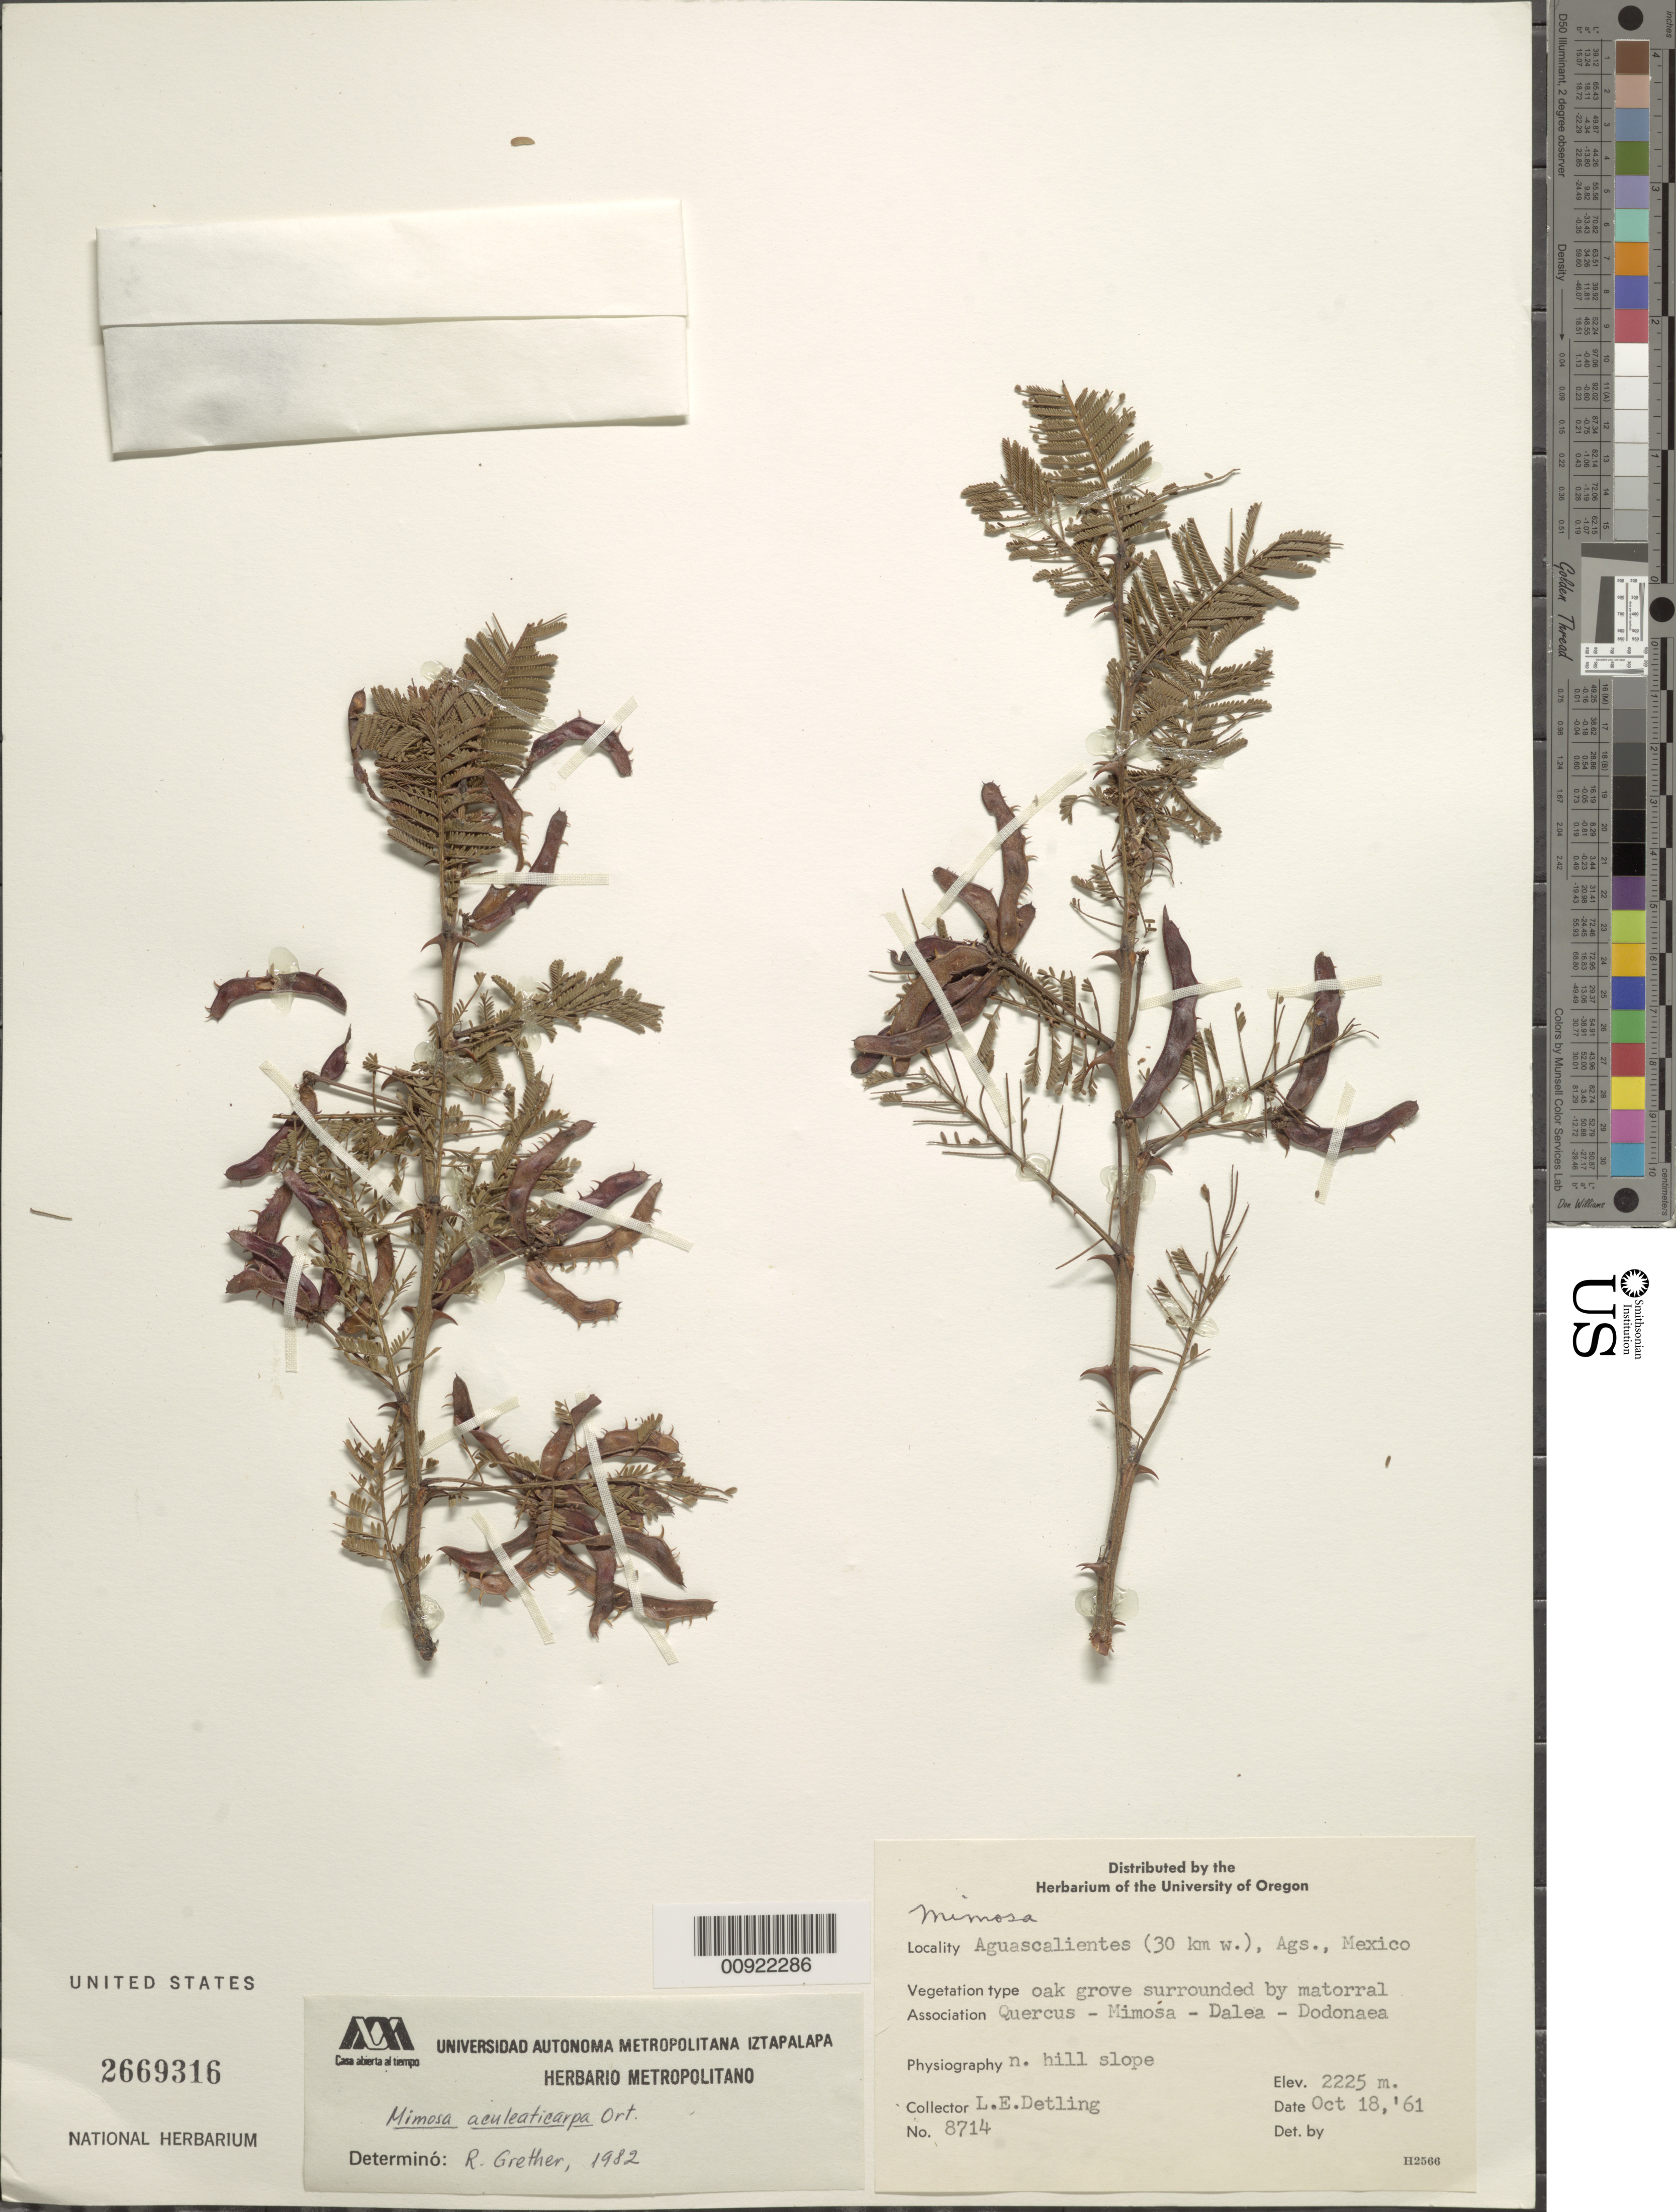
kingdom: Plantae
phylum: Tracheophyta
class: Magnoliopsida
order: Fabales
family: Fabaceae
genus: Mimosa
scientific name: Mimosa aculeaticarpa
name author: Ortega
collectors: L. E. Detling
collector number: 8714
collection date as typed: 18 Oct 1961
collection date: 1961-10-18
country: Mexico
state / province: Aguascalientes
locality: Aguascalientes (30 km W), Ags.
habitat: Oak grove surrounded by matorral. Association Quercus-Mimosa-Dalea-Dodonaea. Physiography N hill slope.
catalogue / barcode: US 2669316